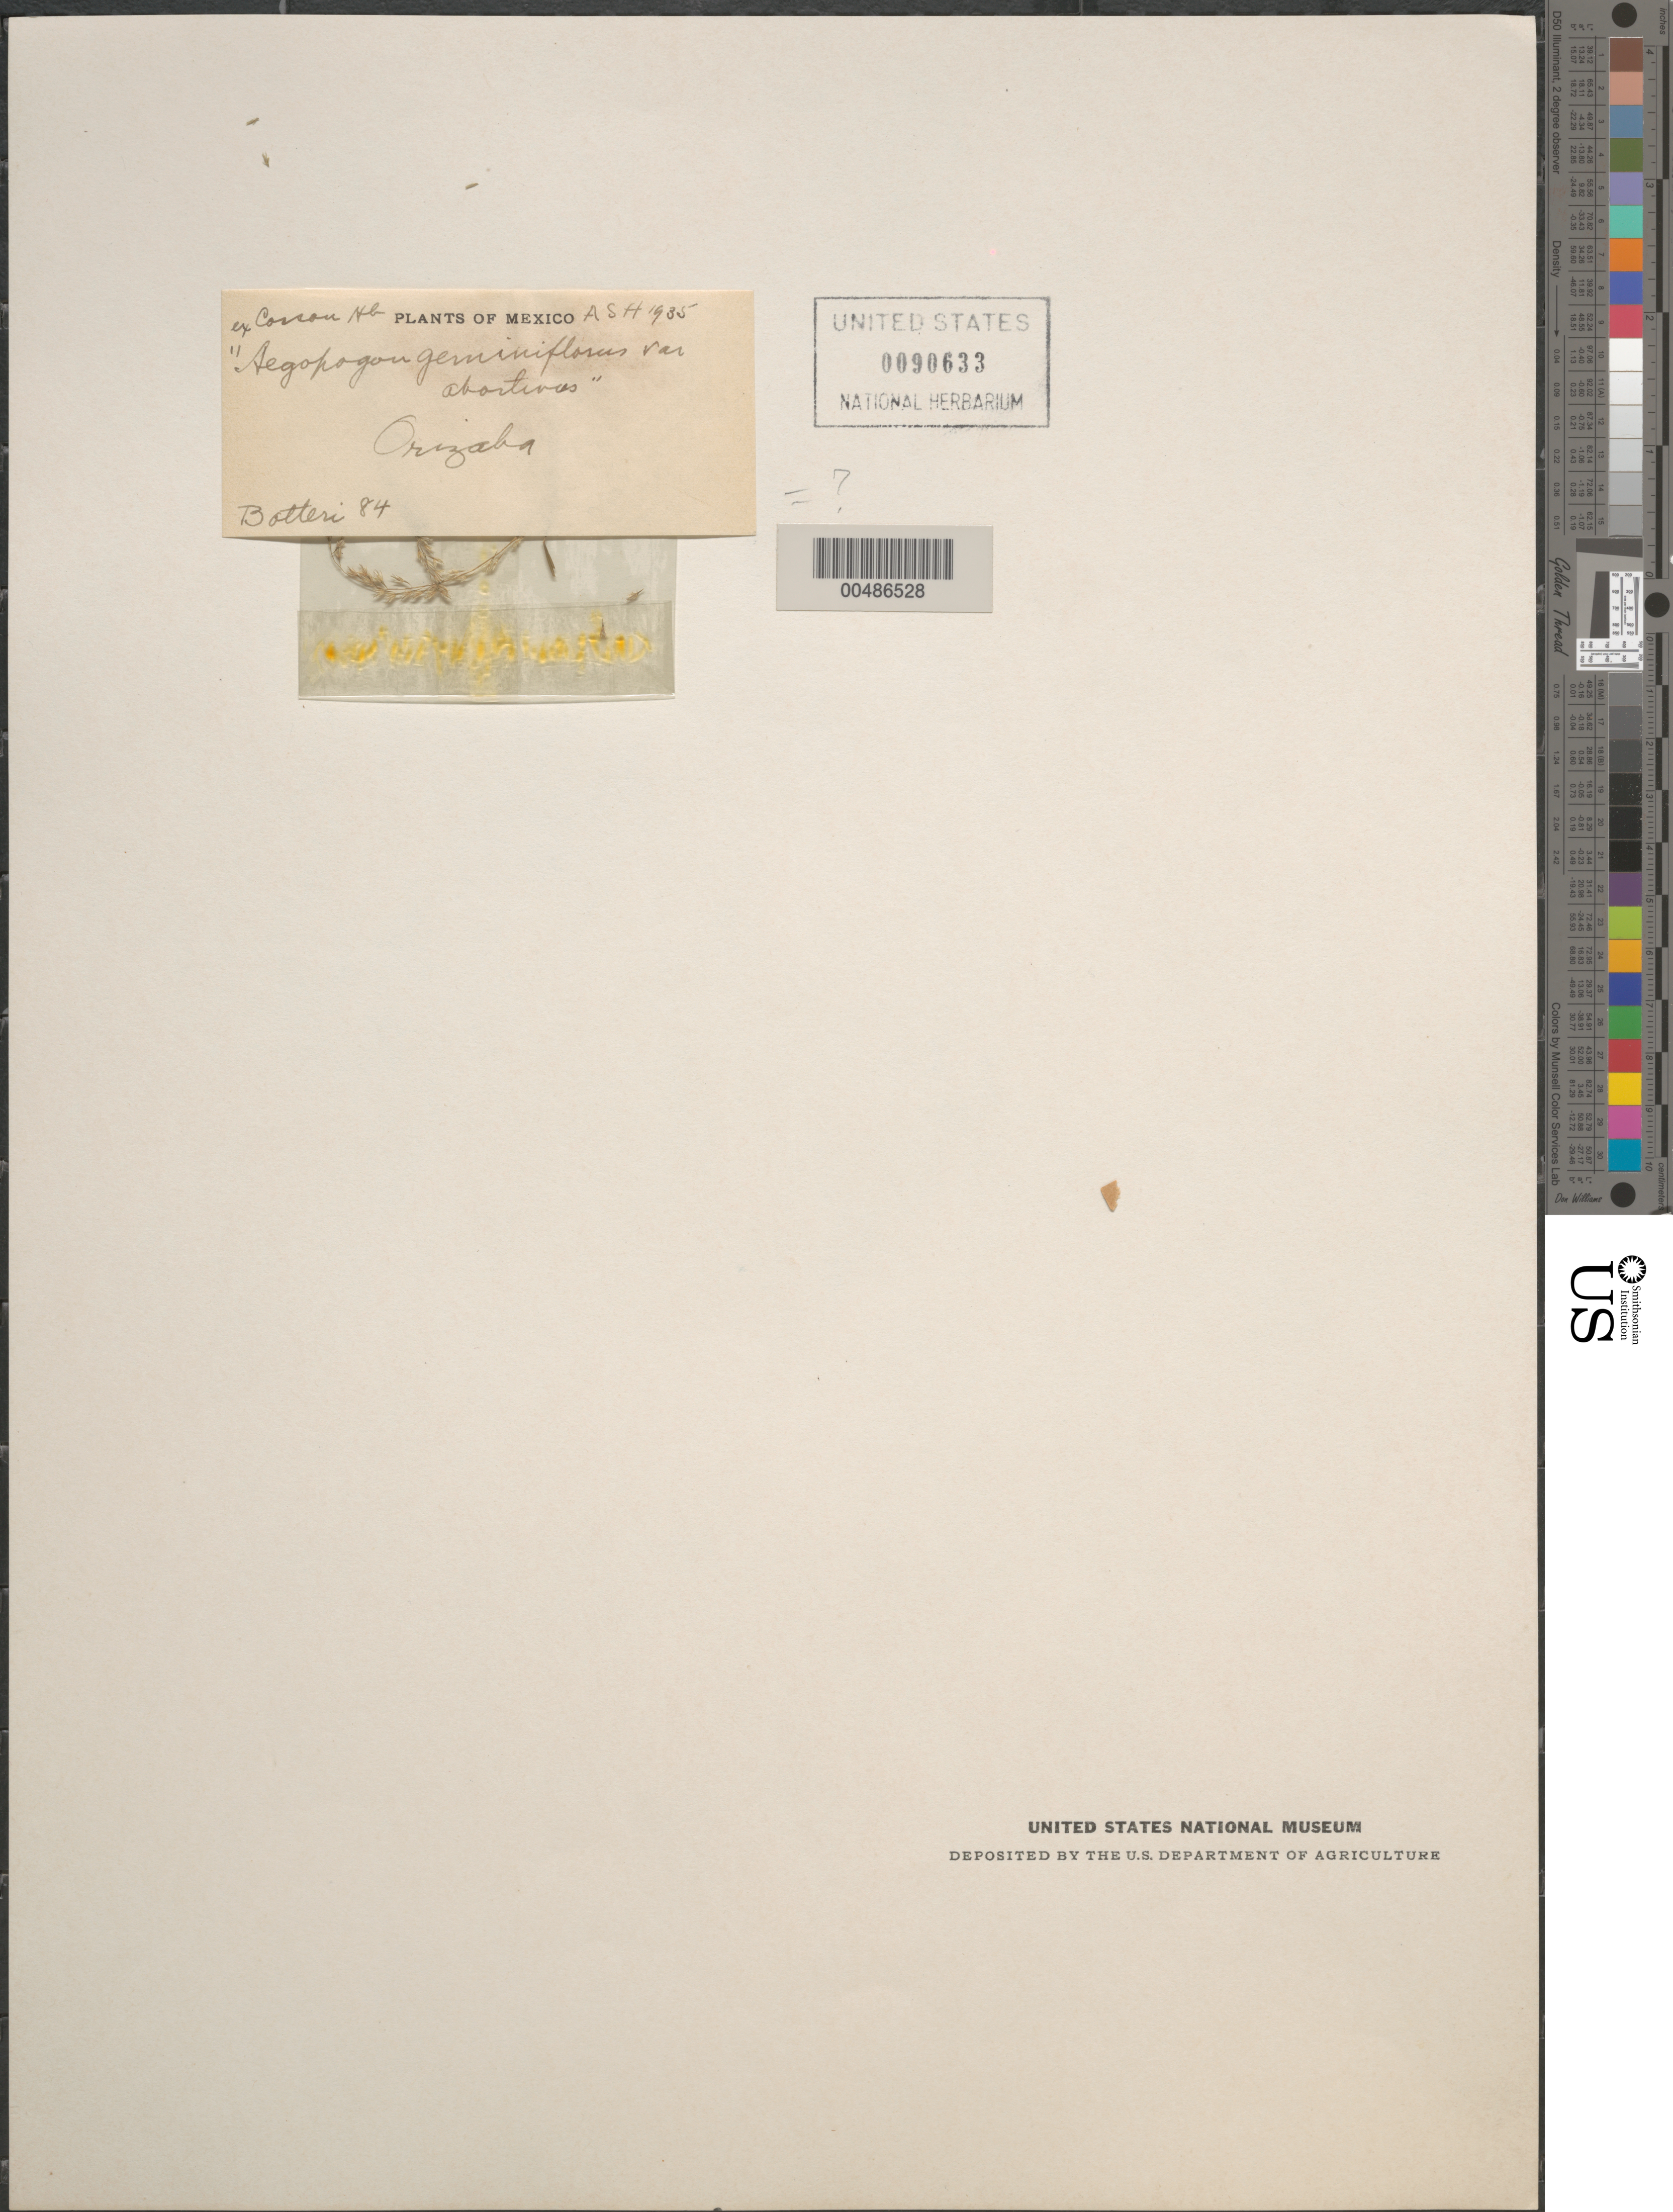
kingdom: Plantae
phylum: Tracheophyta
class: Liliopsida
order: Poales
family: Poaceae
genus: Aegopogon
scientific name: Aegopogon tenellus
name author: (DC.) Trin.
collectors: -. Botteri & A. S. Hitchcock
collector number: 84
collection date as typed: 1935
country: Mexico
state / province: Veracruz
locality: Orizaba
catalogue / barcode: US 90633